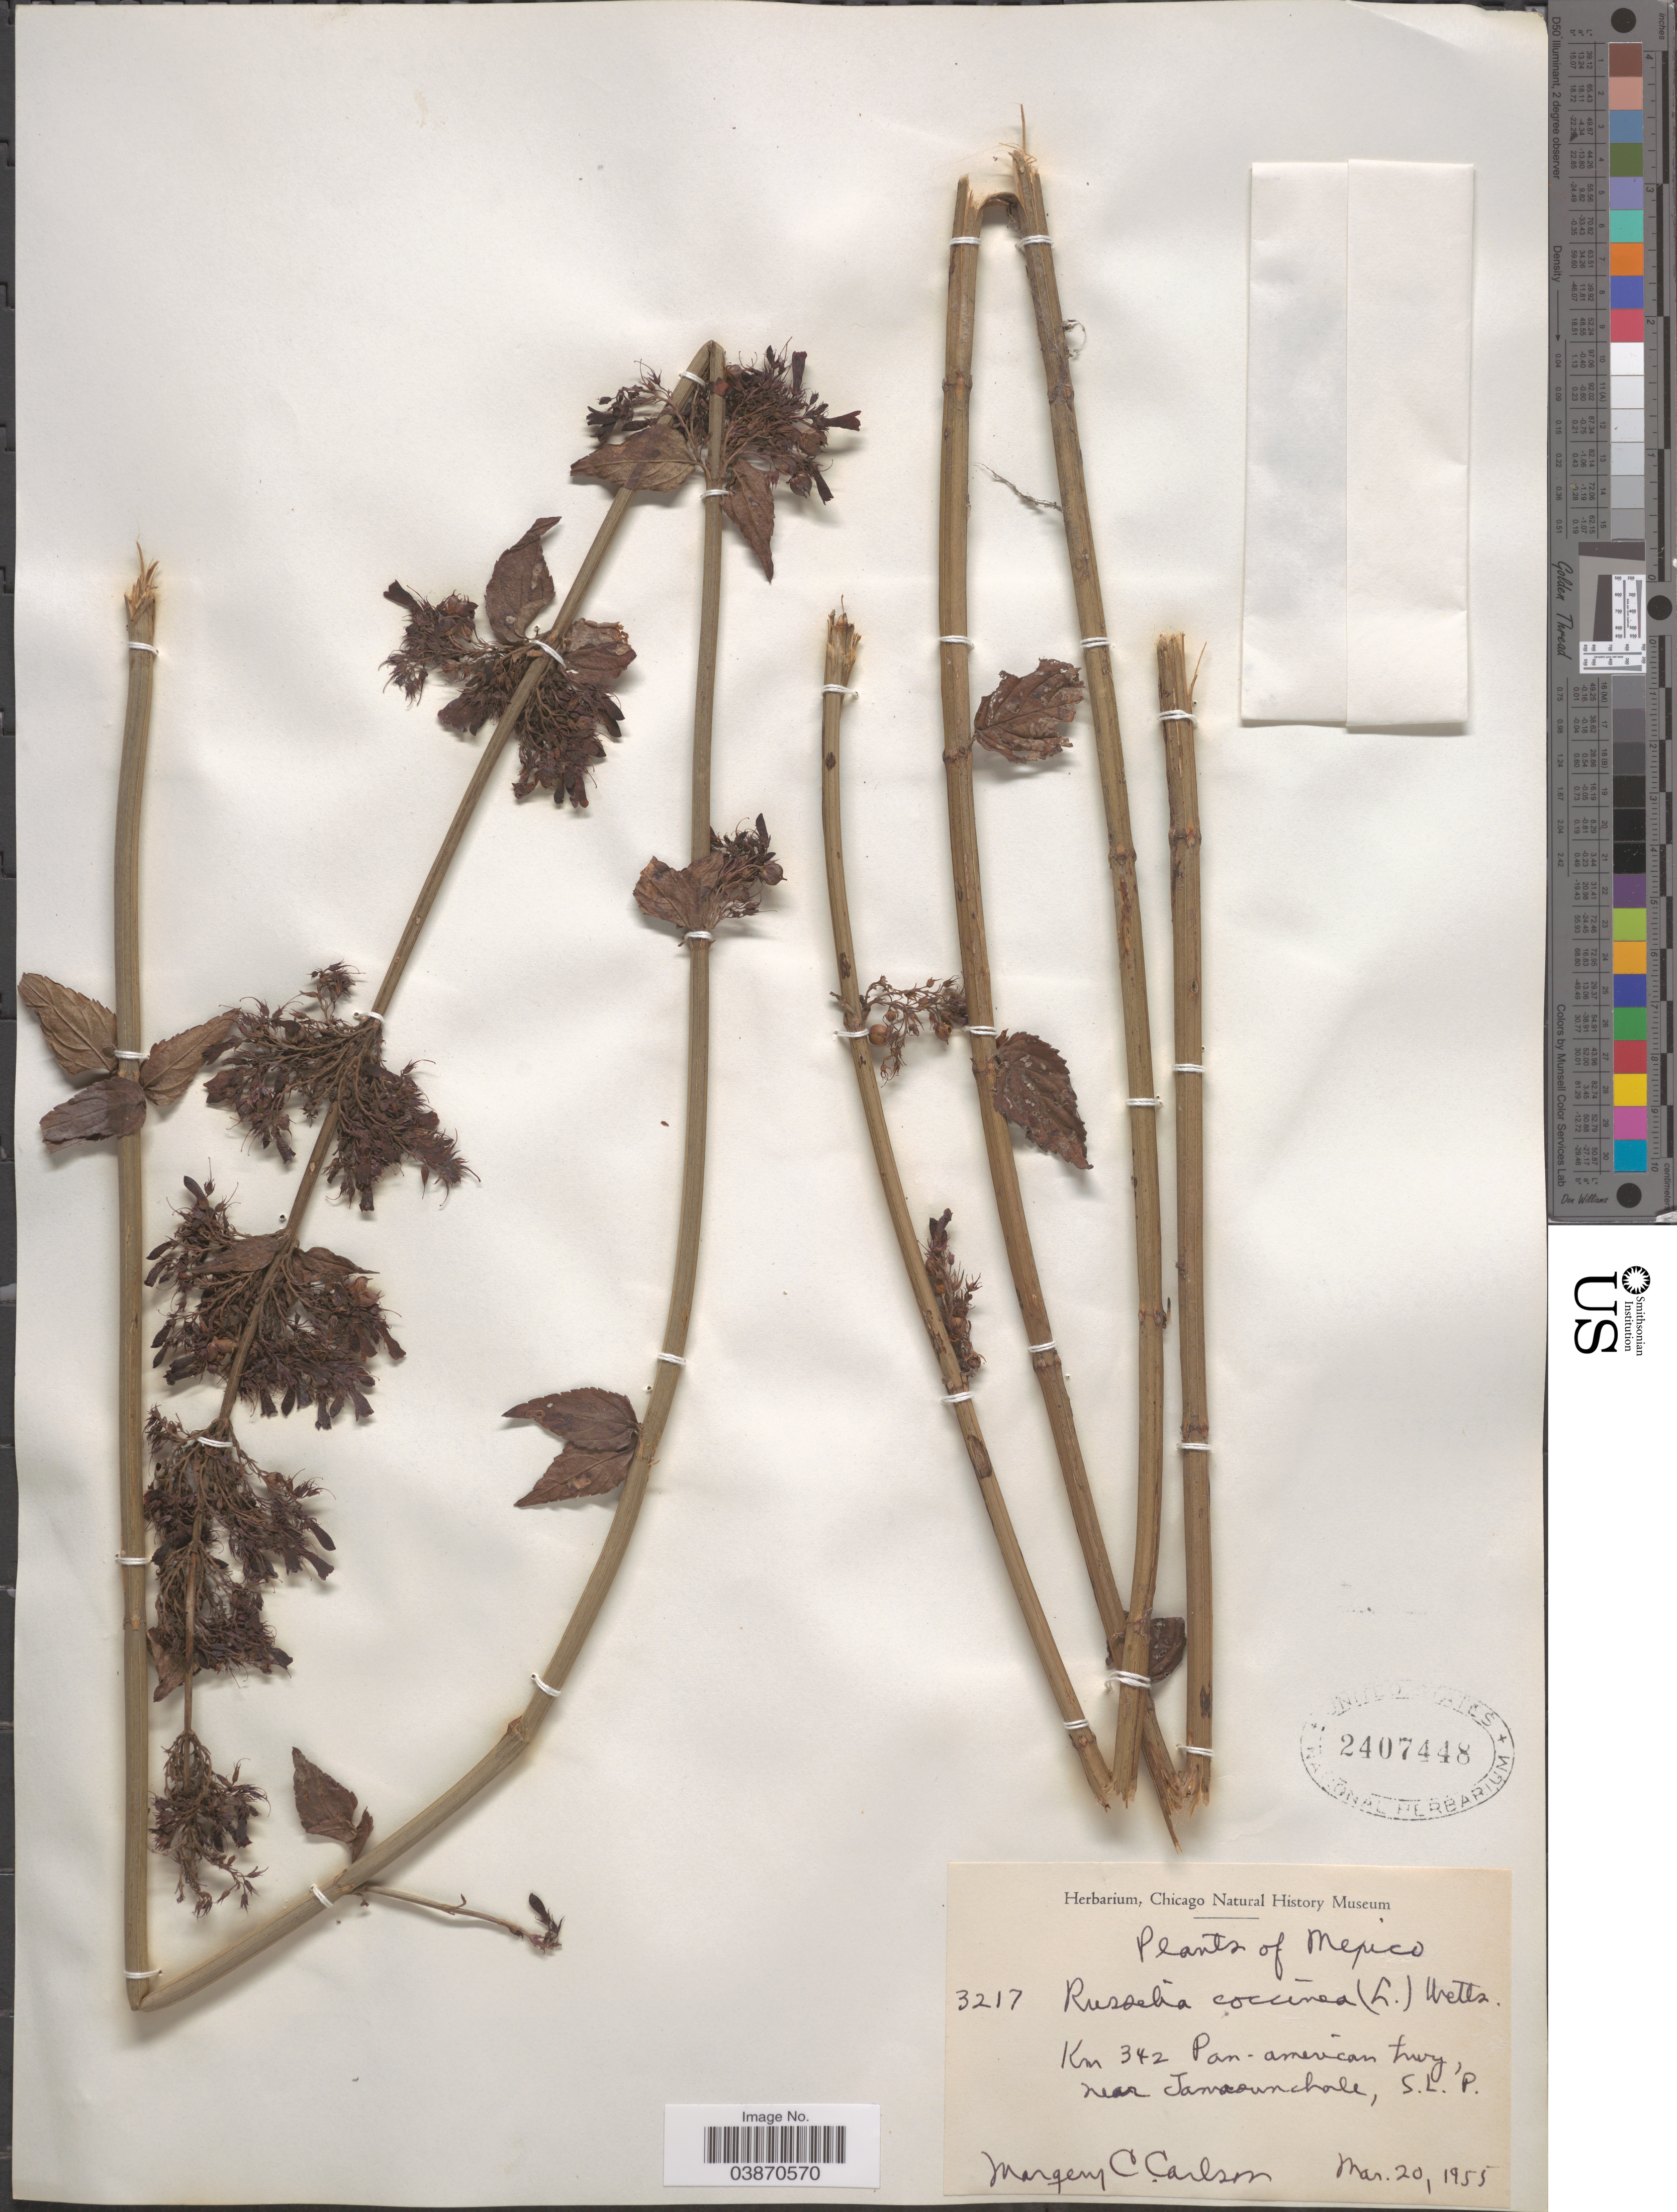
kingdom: Plantae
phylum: Tracheophyta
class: Magnoliopsida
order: Lamiales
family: Plantaginaceae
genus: Russelia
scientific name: Russelia coccinea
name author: (L.) Wettst.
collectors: M. C. Carlson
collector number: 3217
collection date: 1955-03-20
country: Mexico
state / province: San Luis Potosí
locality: Km 342 Pan - american hwy, near Tamazunchale.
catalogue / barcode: US 2407448